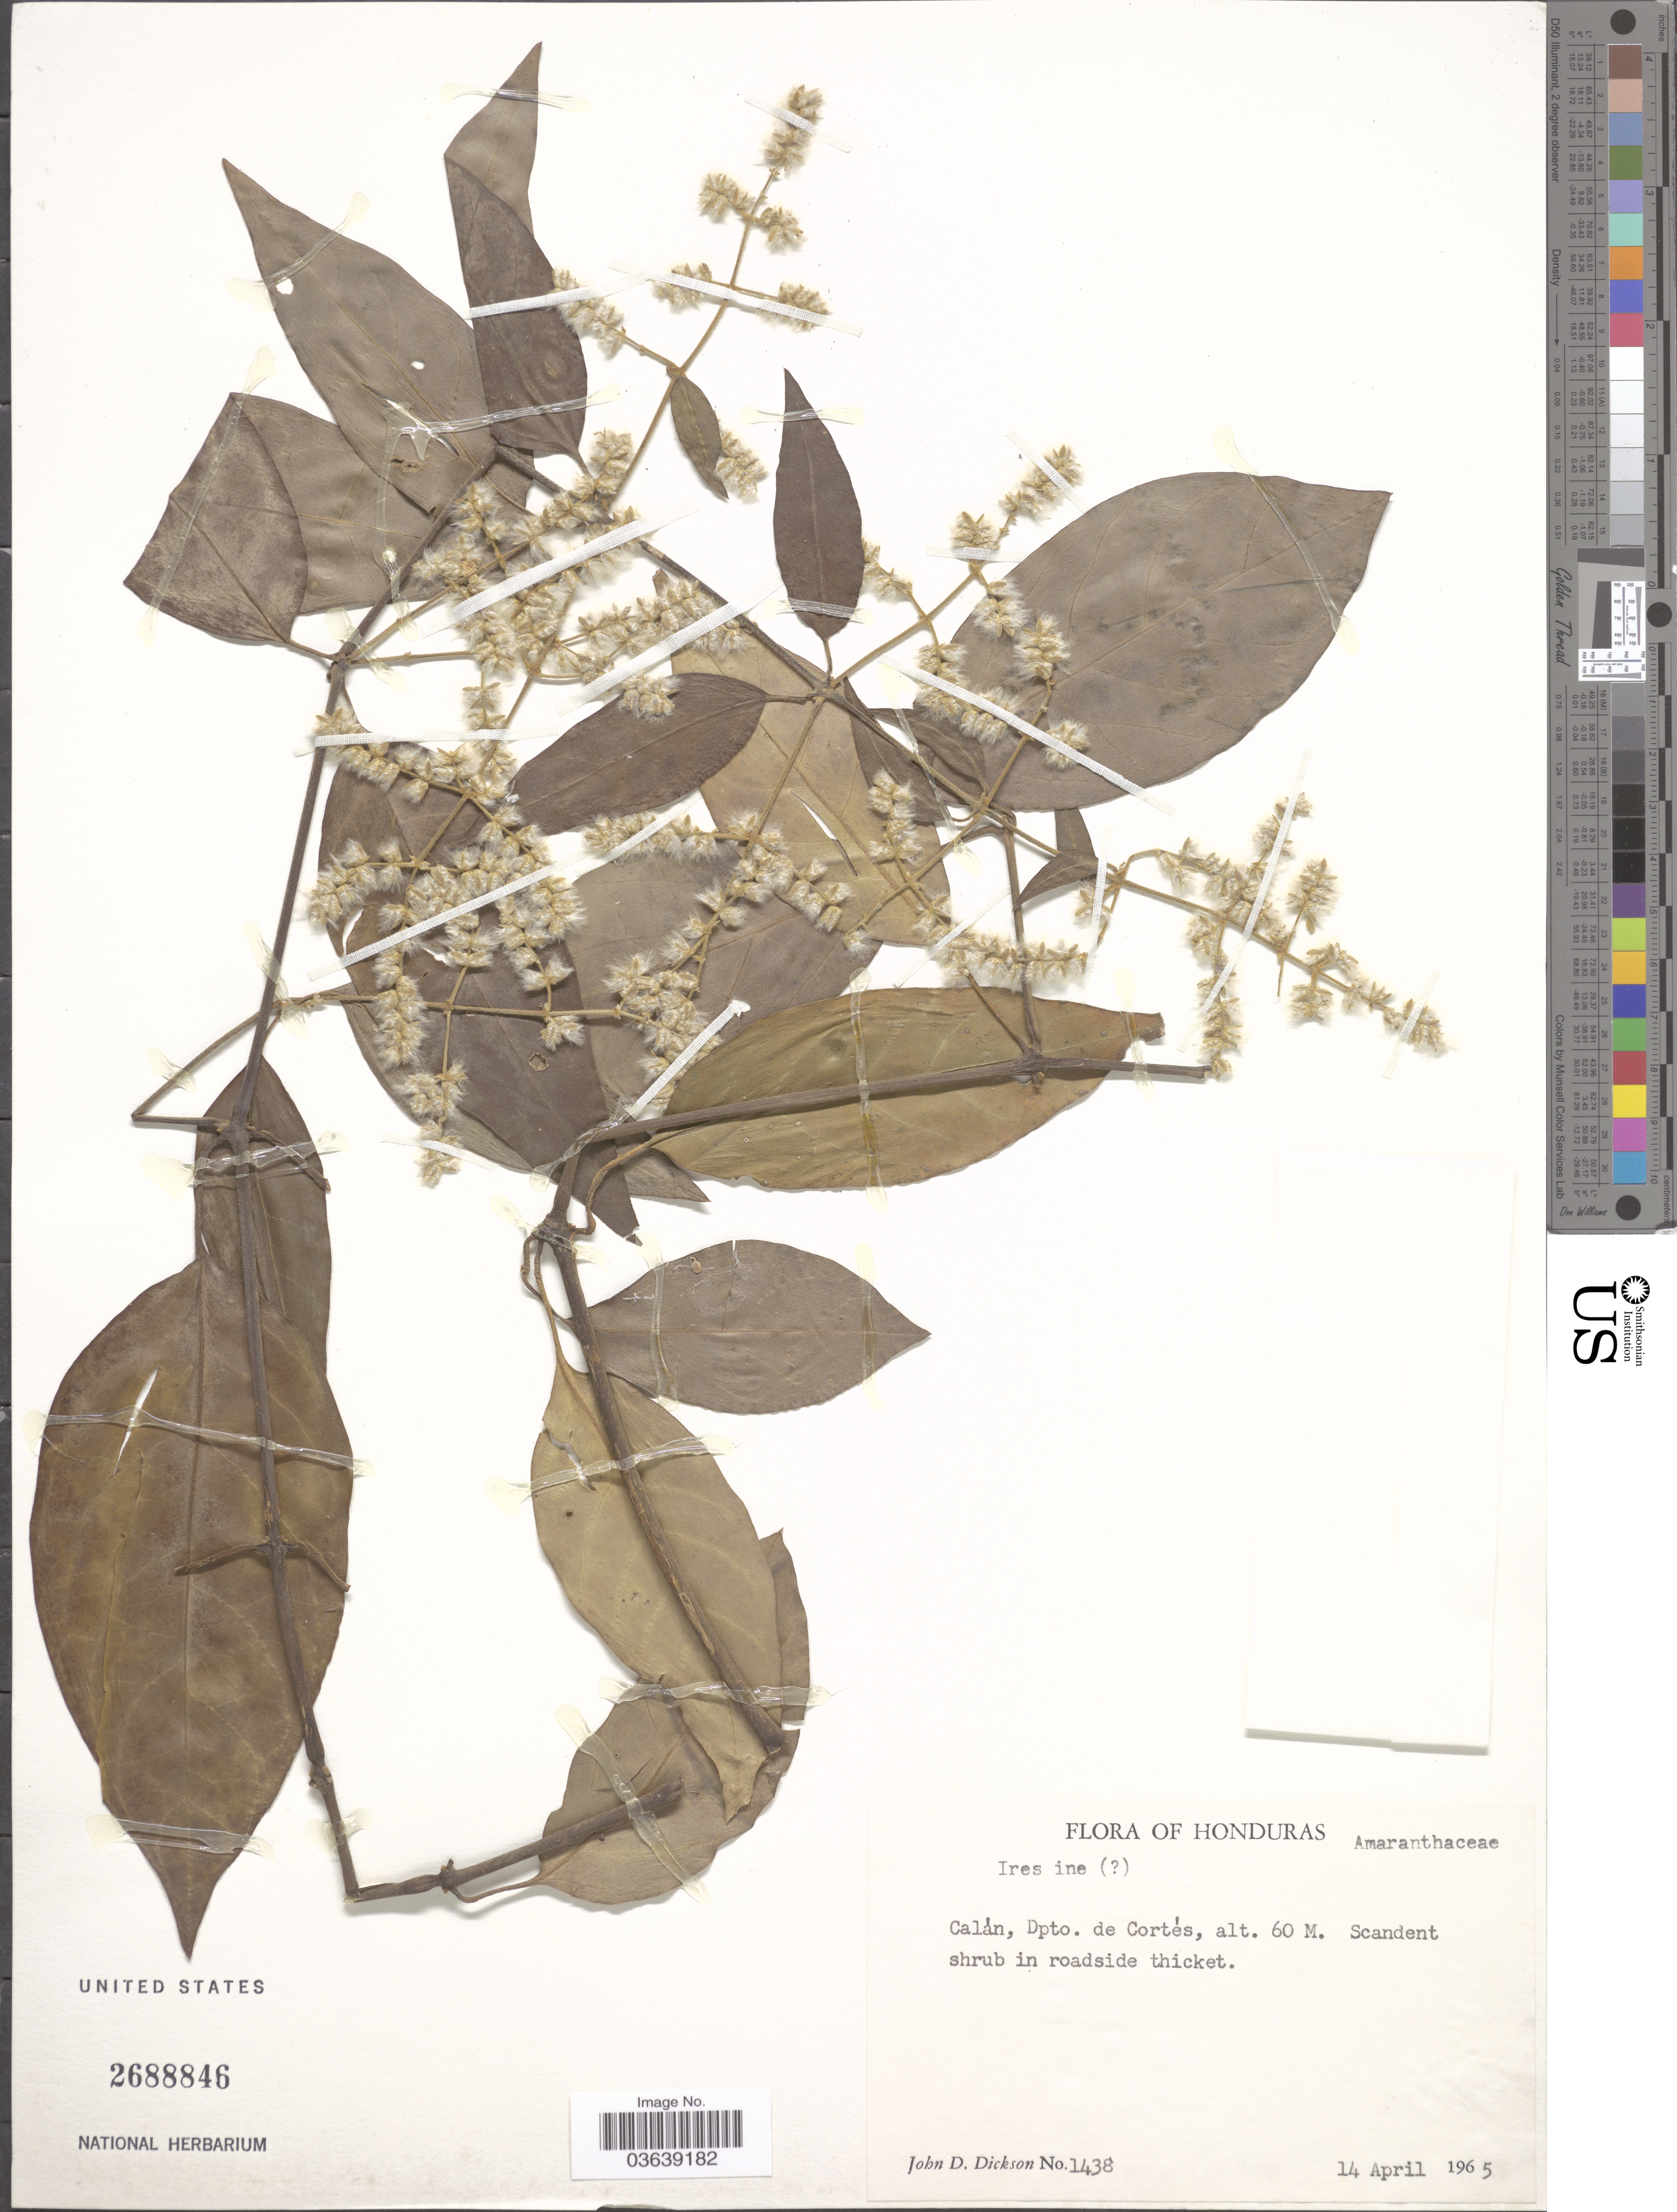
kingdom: Plantae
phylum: Tracheophyta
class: Magnoliopsida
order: Caryophyllales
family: Amaranthaceae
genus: Iresine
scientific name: Iresine sp.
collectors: J. Dickson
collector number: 1438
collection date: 1965-04-14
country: Honduras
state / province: Cortés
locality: Calán, Dpto. de Cortés.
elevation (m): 60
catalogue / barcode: US 2688846